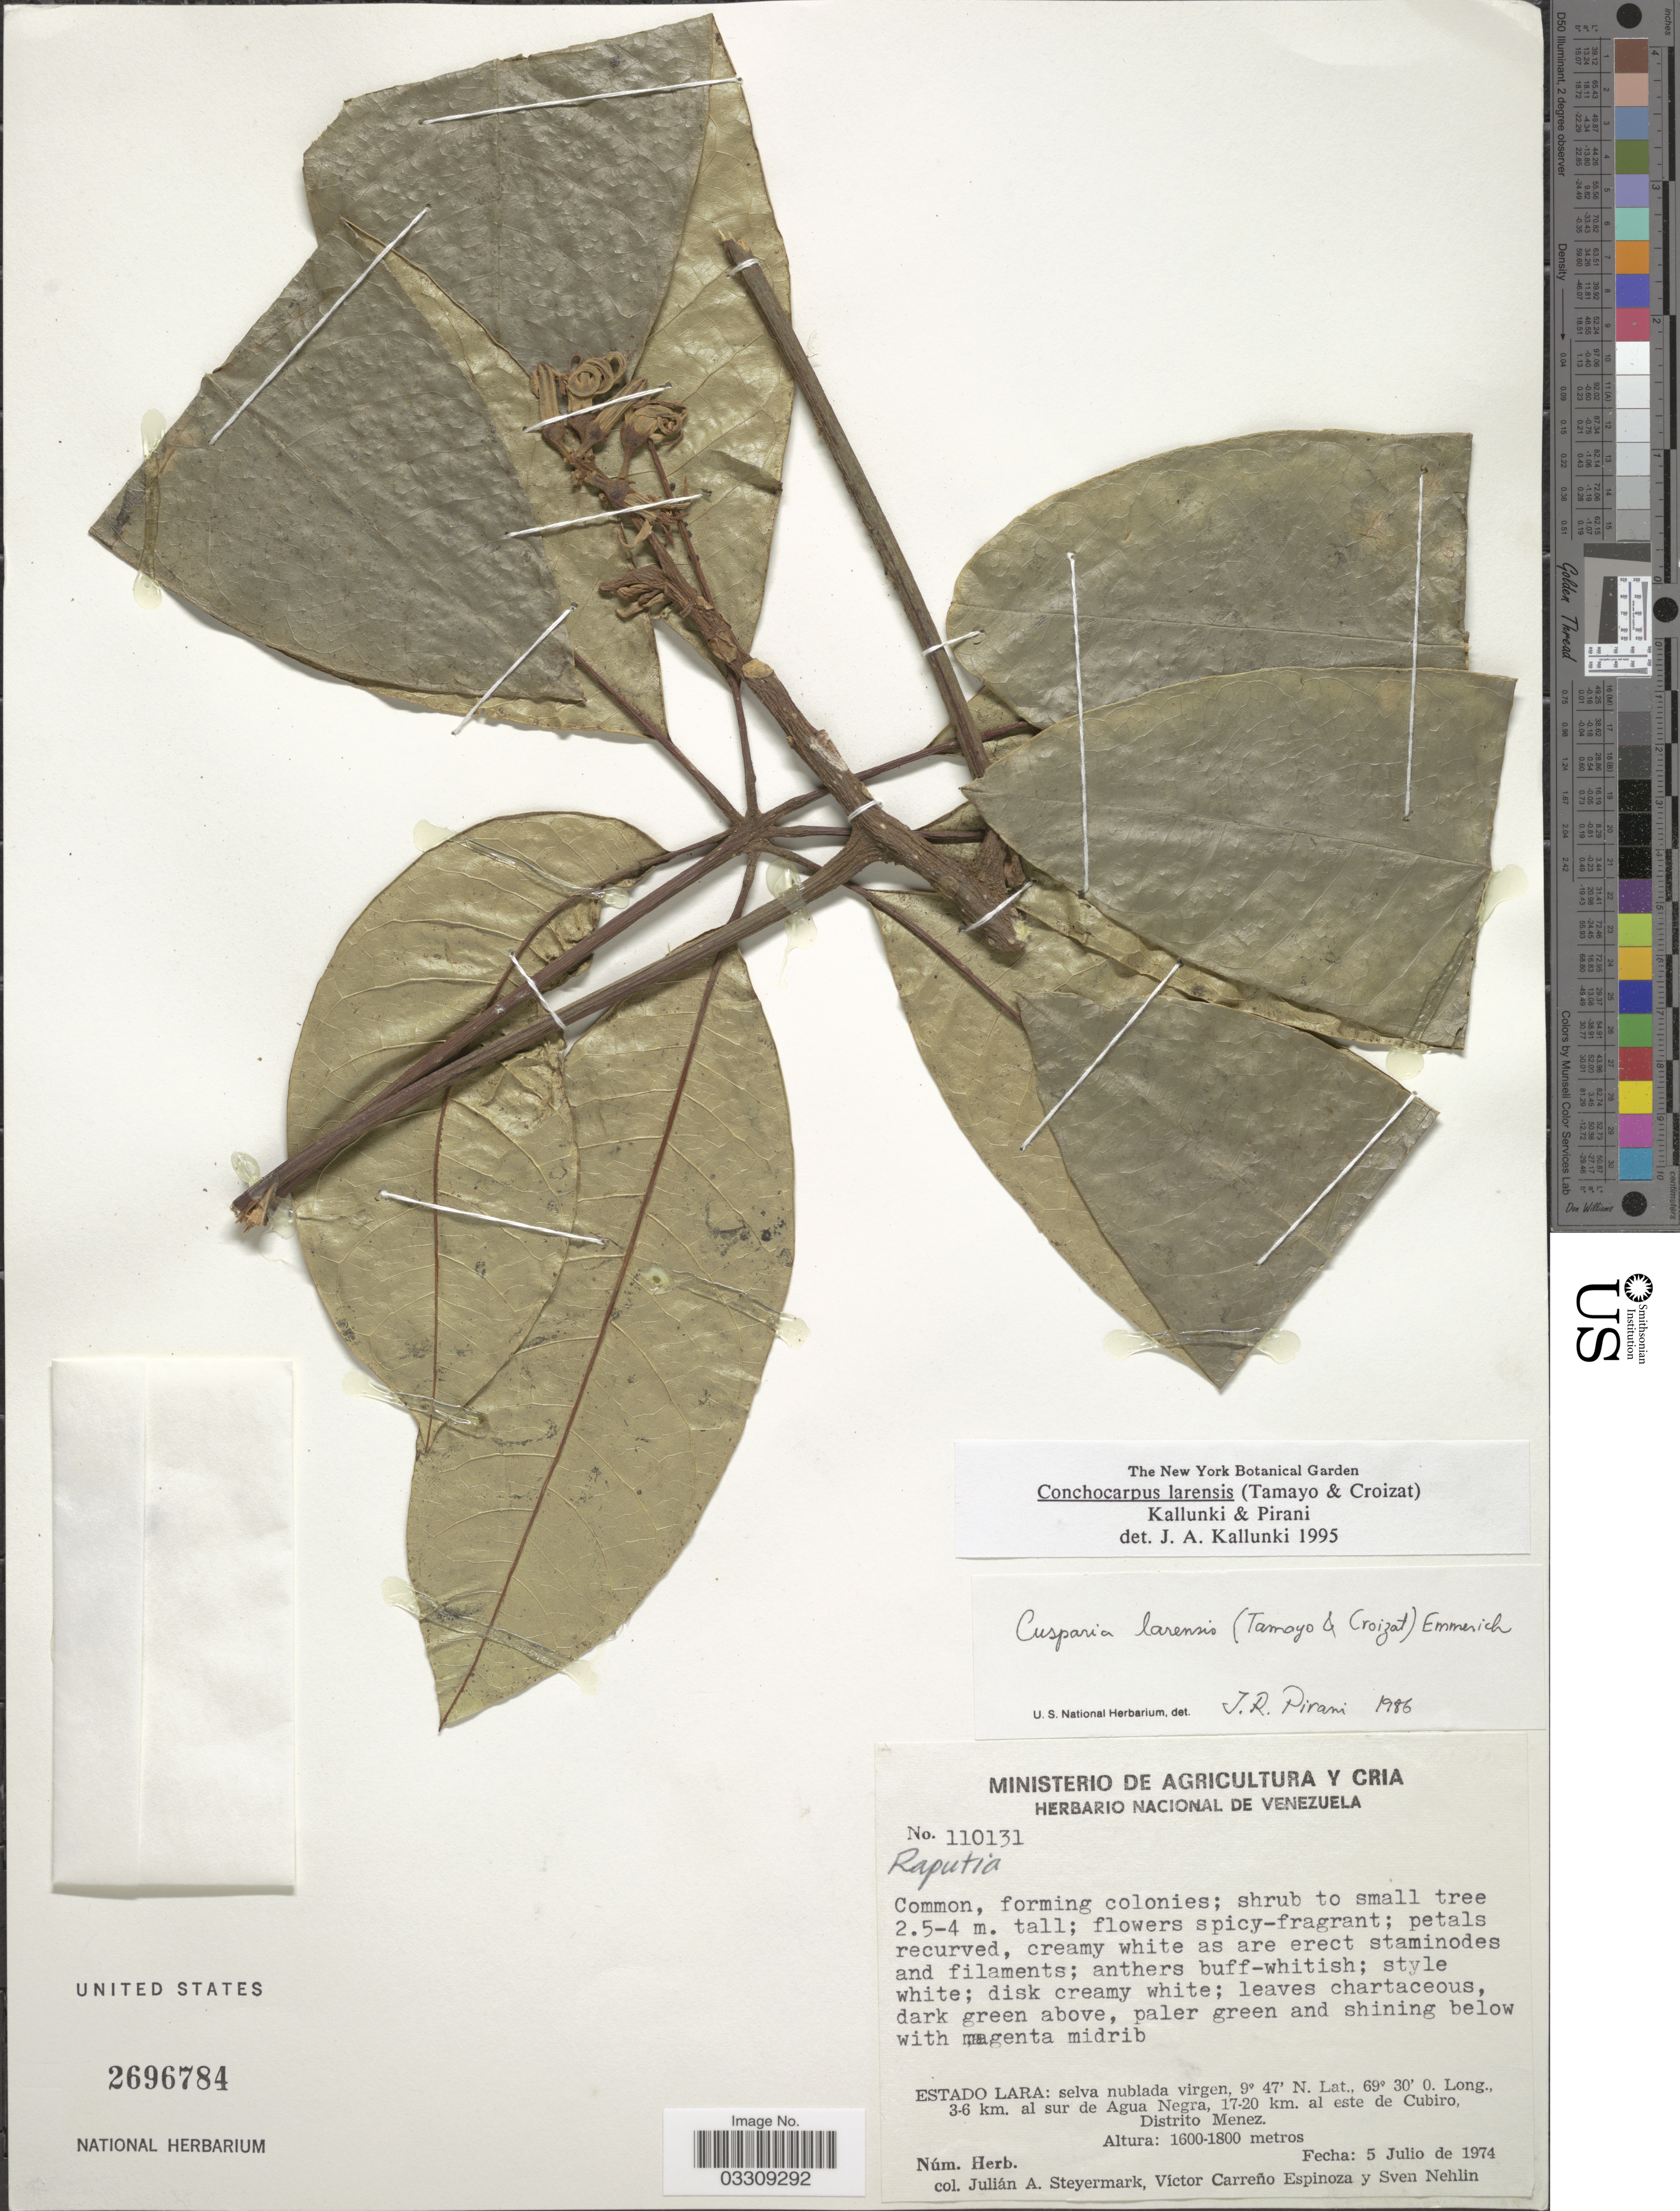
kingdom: Plantae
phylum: Tracheophyta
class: Magnoliopsida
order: Sapindales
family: Rutaceae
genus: Conchocarpus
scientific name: Conchocarpus larensis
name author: (Tamayo & Croizat) Kallunki & Pirani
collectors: J. Steyermark, V. Carreño E. & S. Nehlin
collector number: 110131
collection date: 1974-07-05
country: Venezuela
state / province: Lara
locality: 3-6 km. al sur de Agua Negra, 17-20 km. al este de Cubiro, Distrito Menez.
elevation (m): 1600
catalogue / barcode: US 2696784